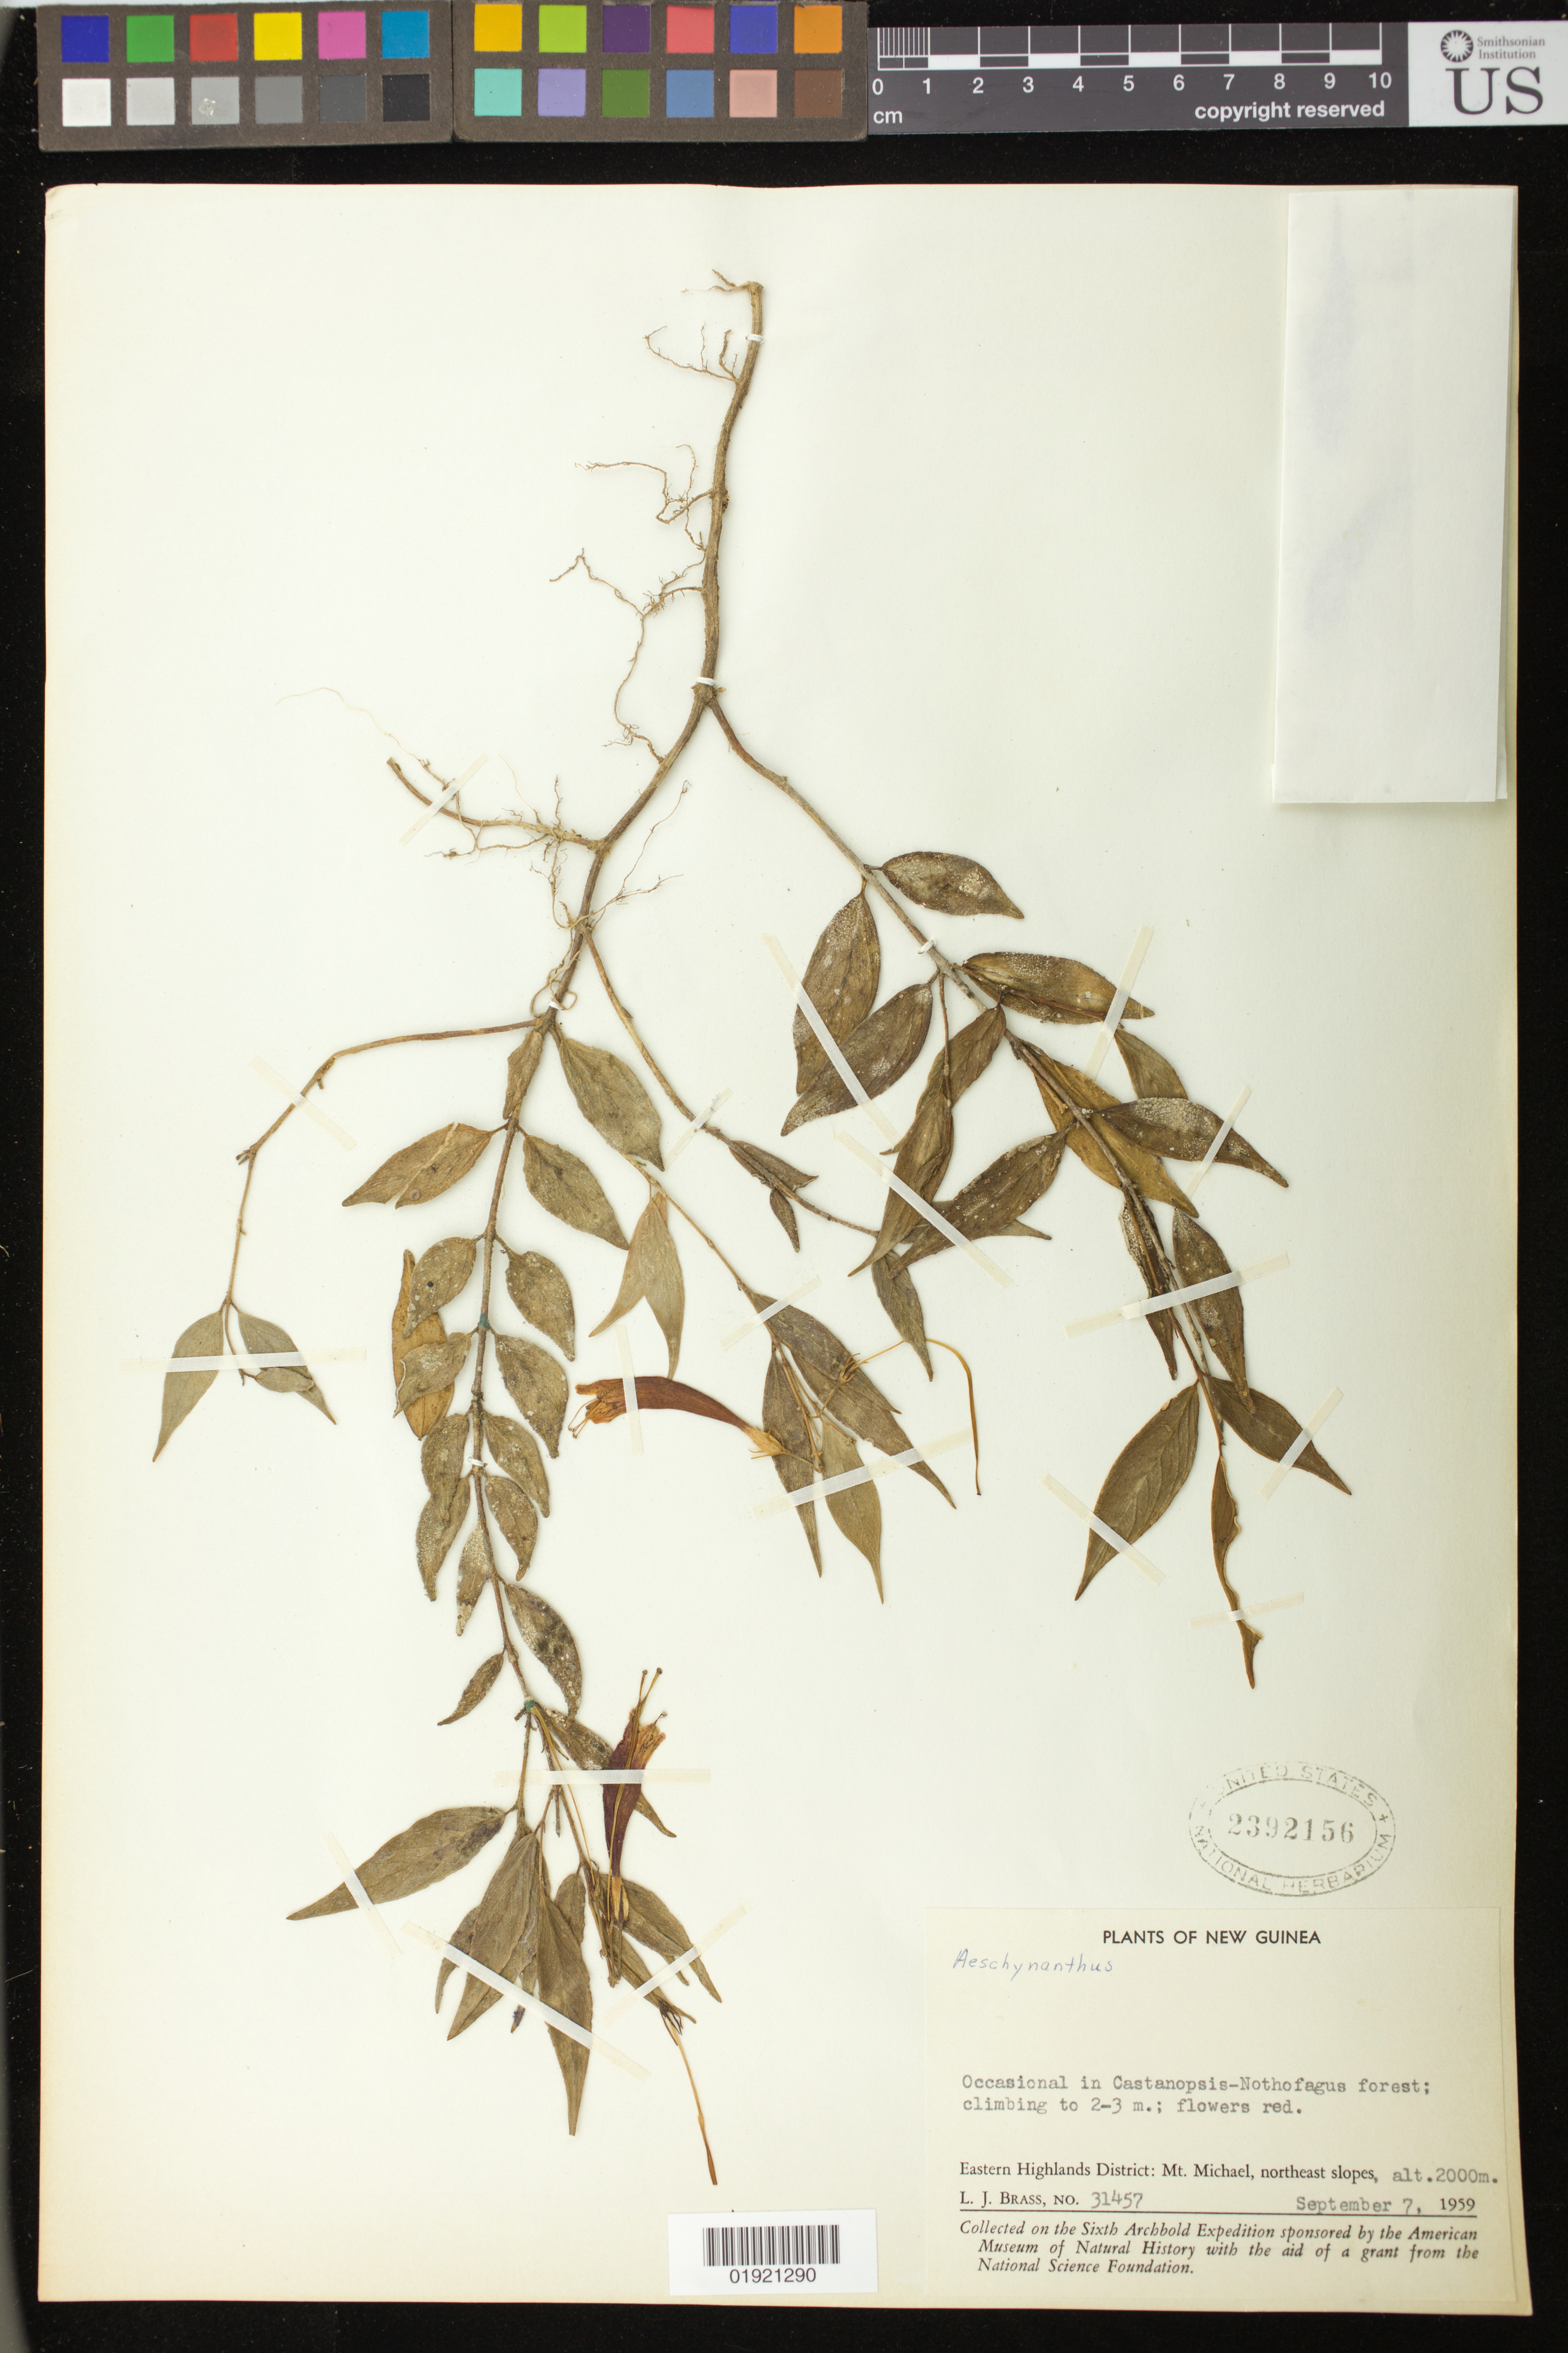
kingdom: Plantae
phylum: Tracheophyta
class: Magnoliopsida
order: Lamiales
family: Gesneriaceae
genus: Aeschynanthus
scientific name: Aeschynanthus sp.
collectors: L. J. Brass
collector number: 31457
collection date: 1959-09-07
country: Papua New Guinea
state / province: Eastern Highlands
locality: Eastern Highlands District: Mt. Michel, northeast slopes.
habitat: Occasional in Castanopsis-Nothofagus forest.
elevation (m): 2000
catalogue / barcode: US 2392156